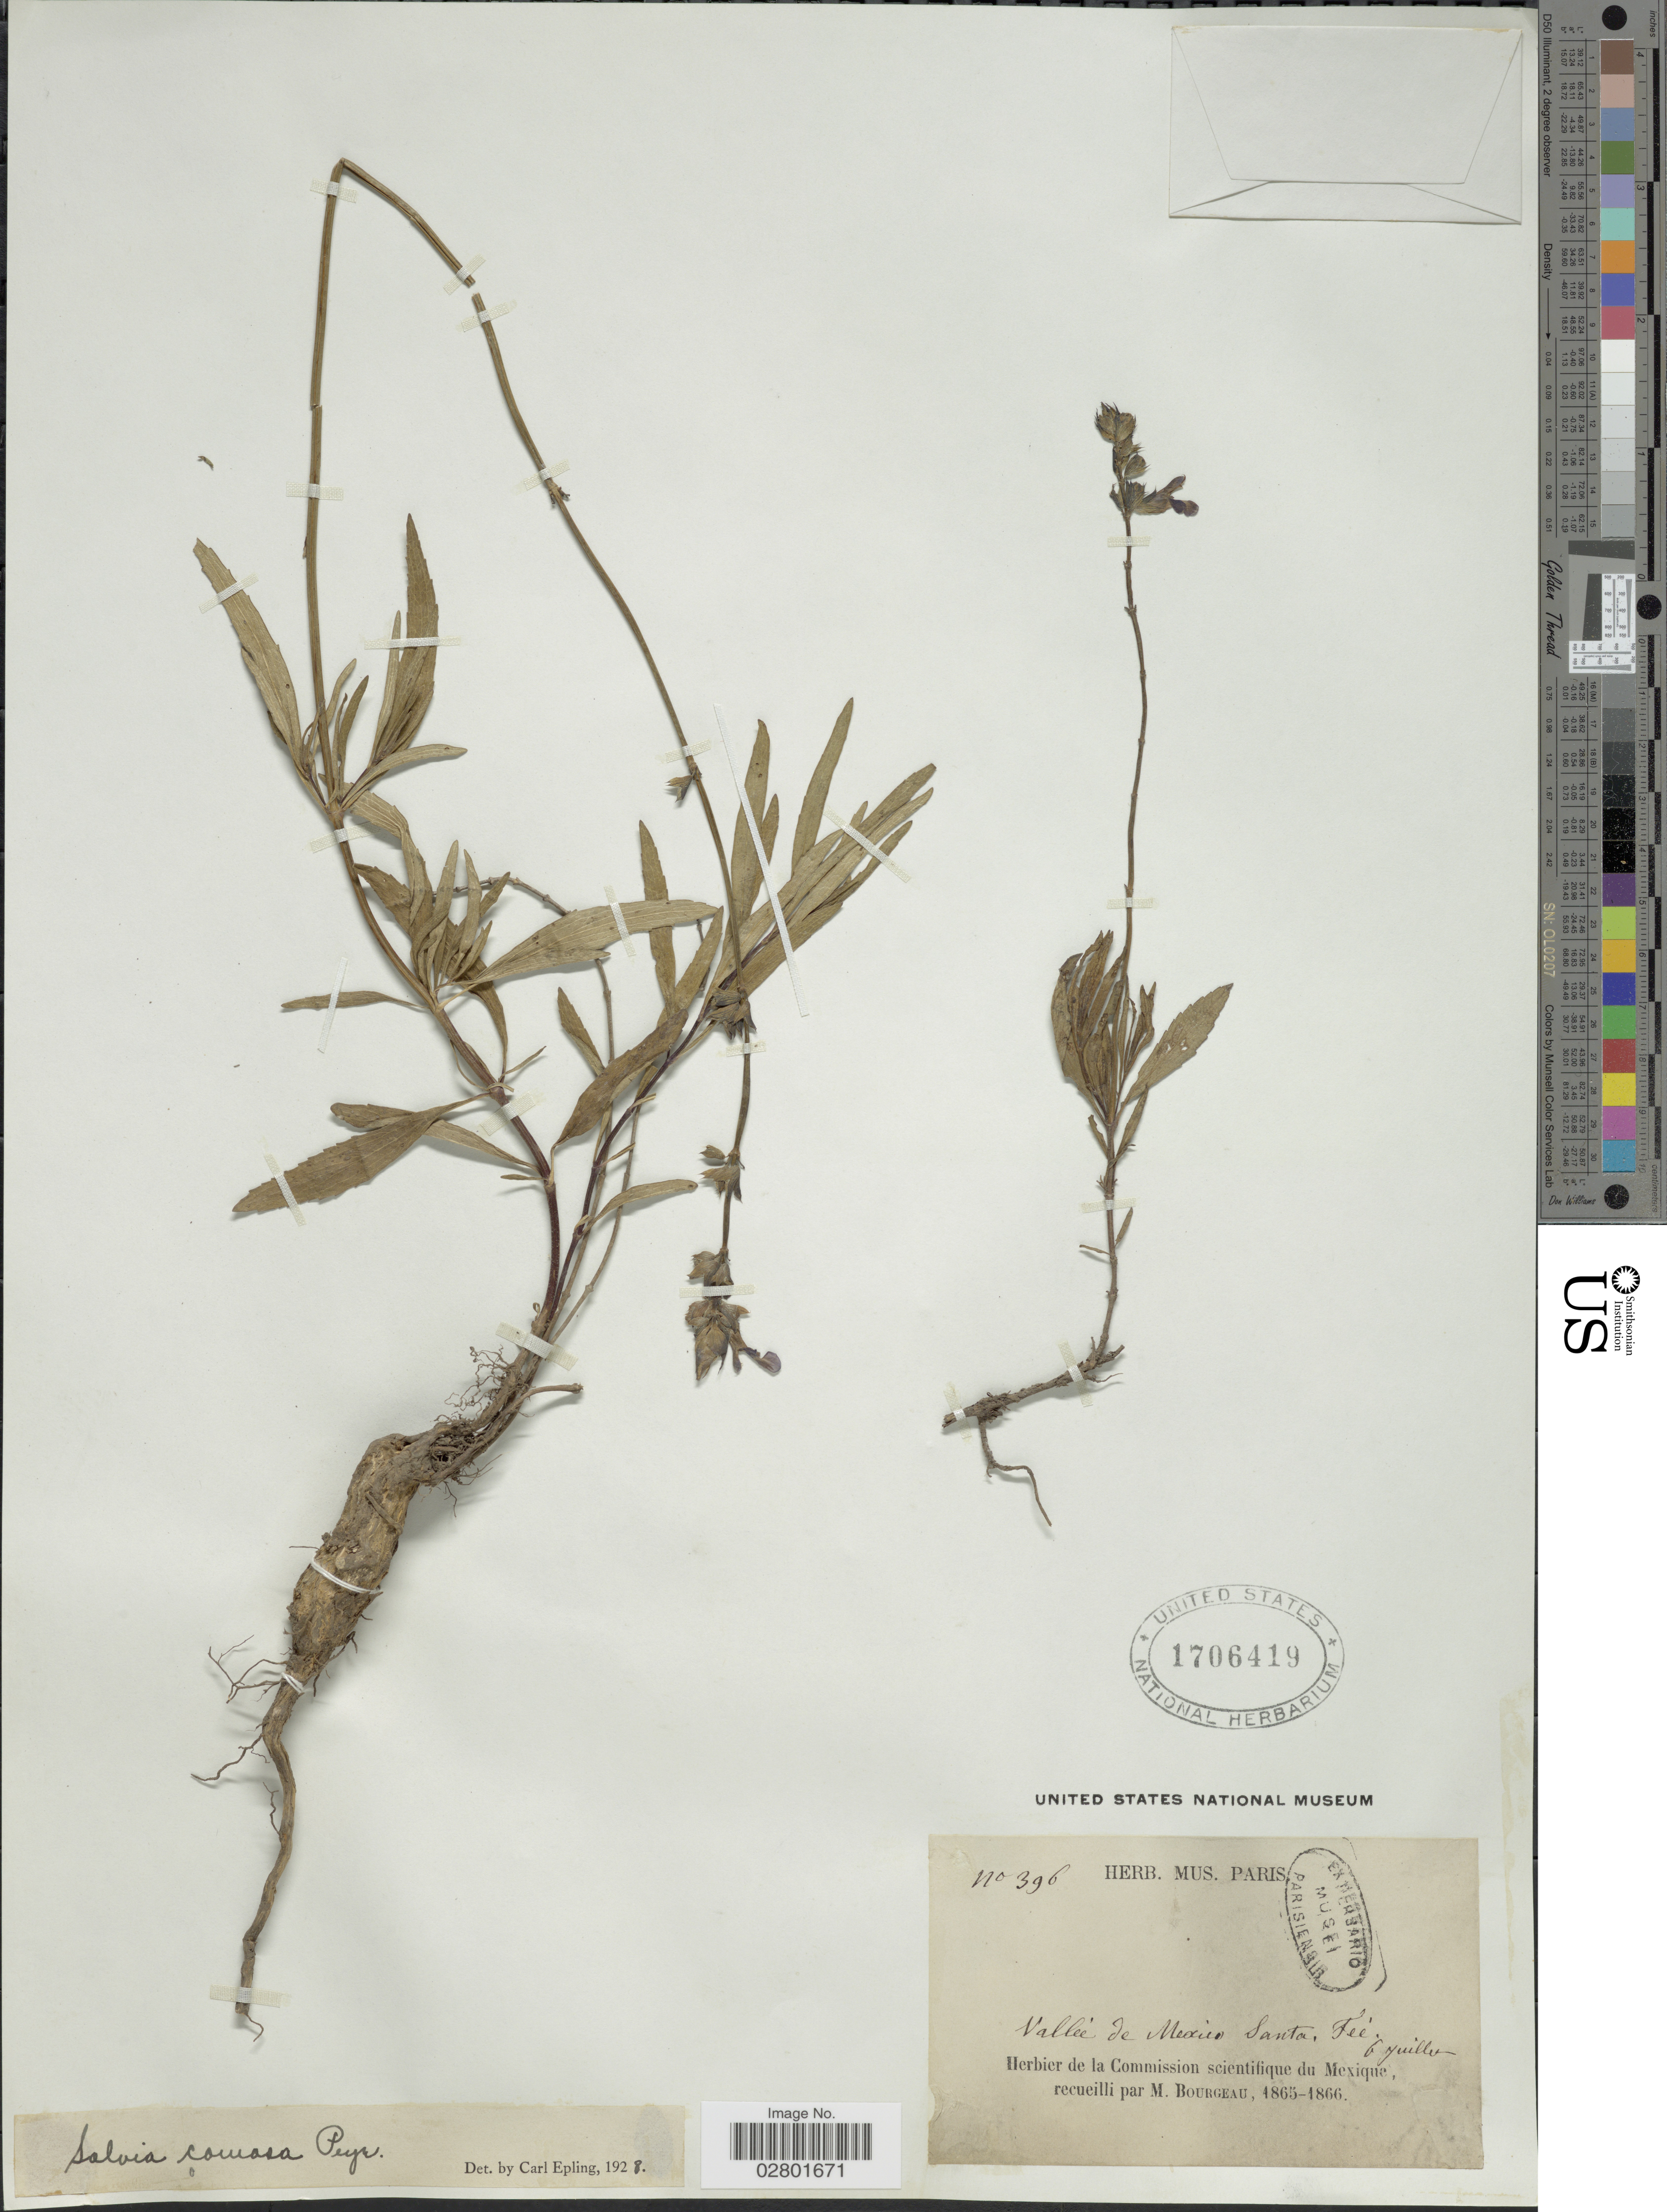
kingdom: Plantae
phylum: Tracheophyta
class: Magnoliopsida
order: Lamiales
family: Lamiaceae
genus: Salvia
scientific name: Salvia laevis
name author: Benth.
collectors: M. Bourgeau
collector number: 396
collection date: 1865-07-06/1866-07-06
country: Mexico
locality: Valleé de Mexico, Santa Feé.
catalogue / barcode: US 1706419